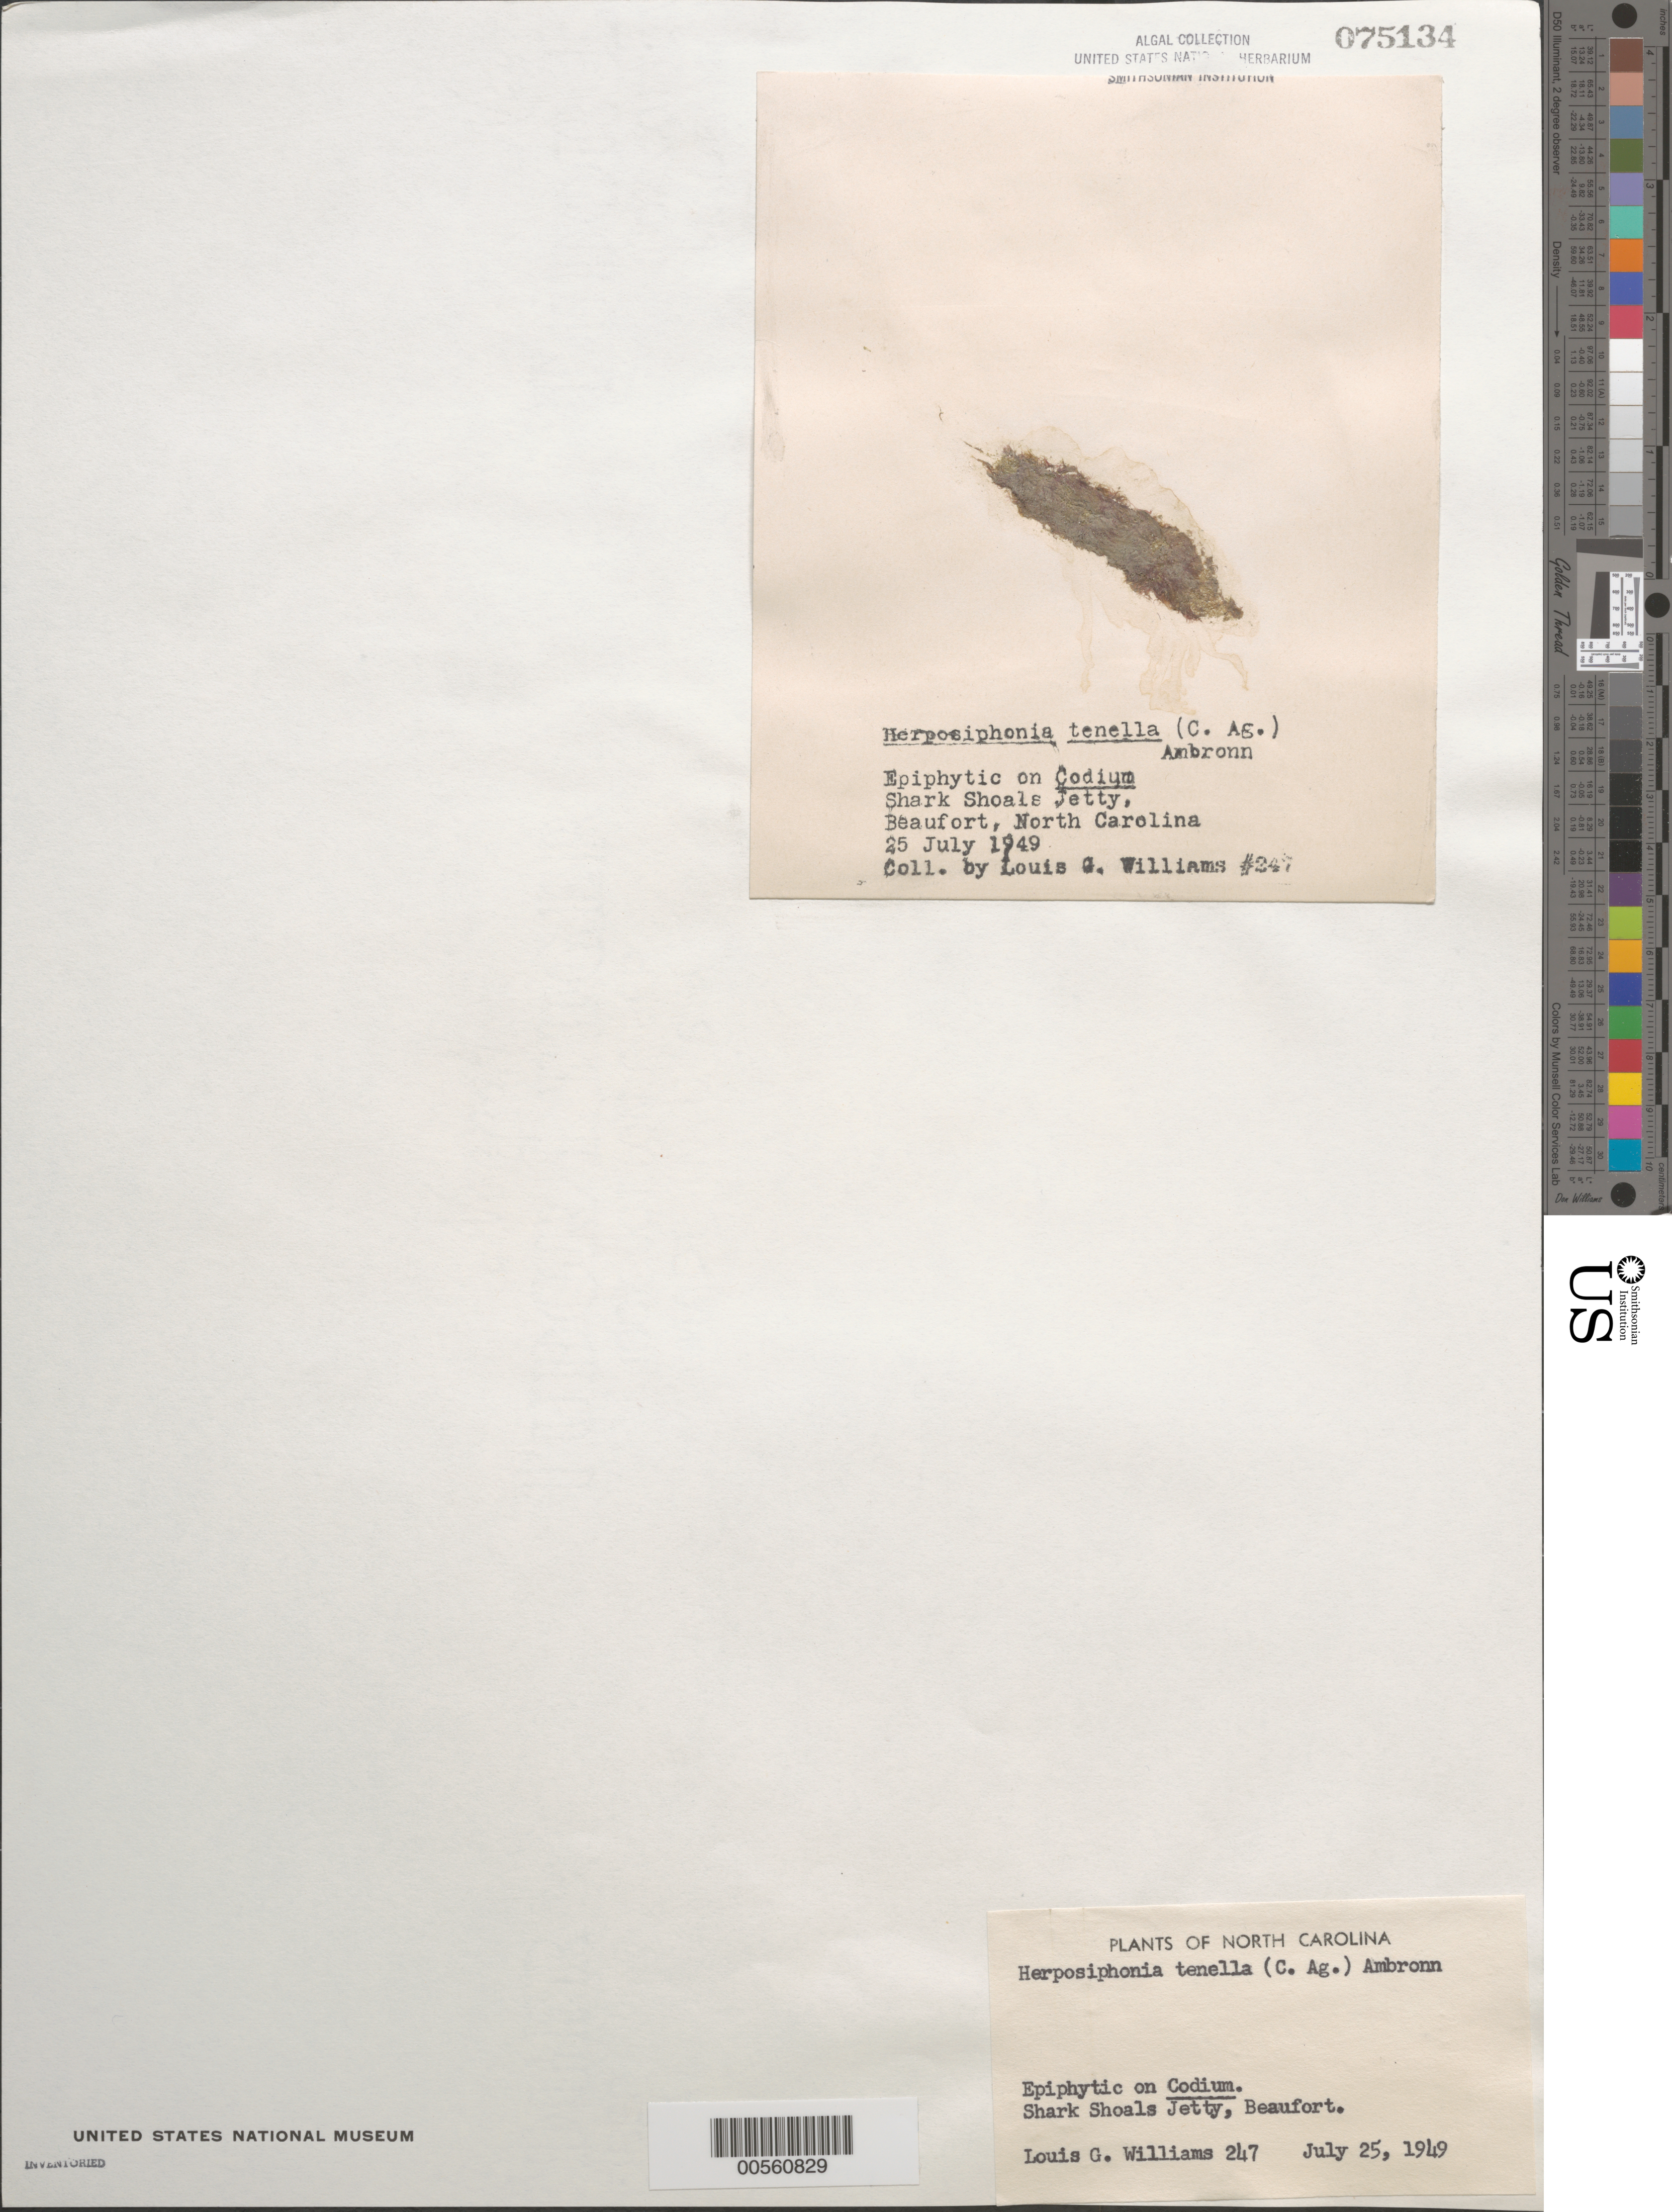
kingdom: Plantae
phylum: Rhodophyta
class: Florideophyceae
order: Ceramiales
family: Rhodomelaceae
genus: Herposiphonia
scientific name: Herposiphonia tenella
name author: (C. Agardh) Ambronn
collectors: L. G. Williams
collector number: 247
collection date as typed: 25 Jul 1949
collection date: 1949-07-25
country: United States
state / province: North Carolina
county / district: Carteret County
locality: Beaufort, Shark Shoals jetty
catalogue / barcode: US 75134